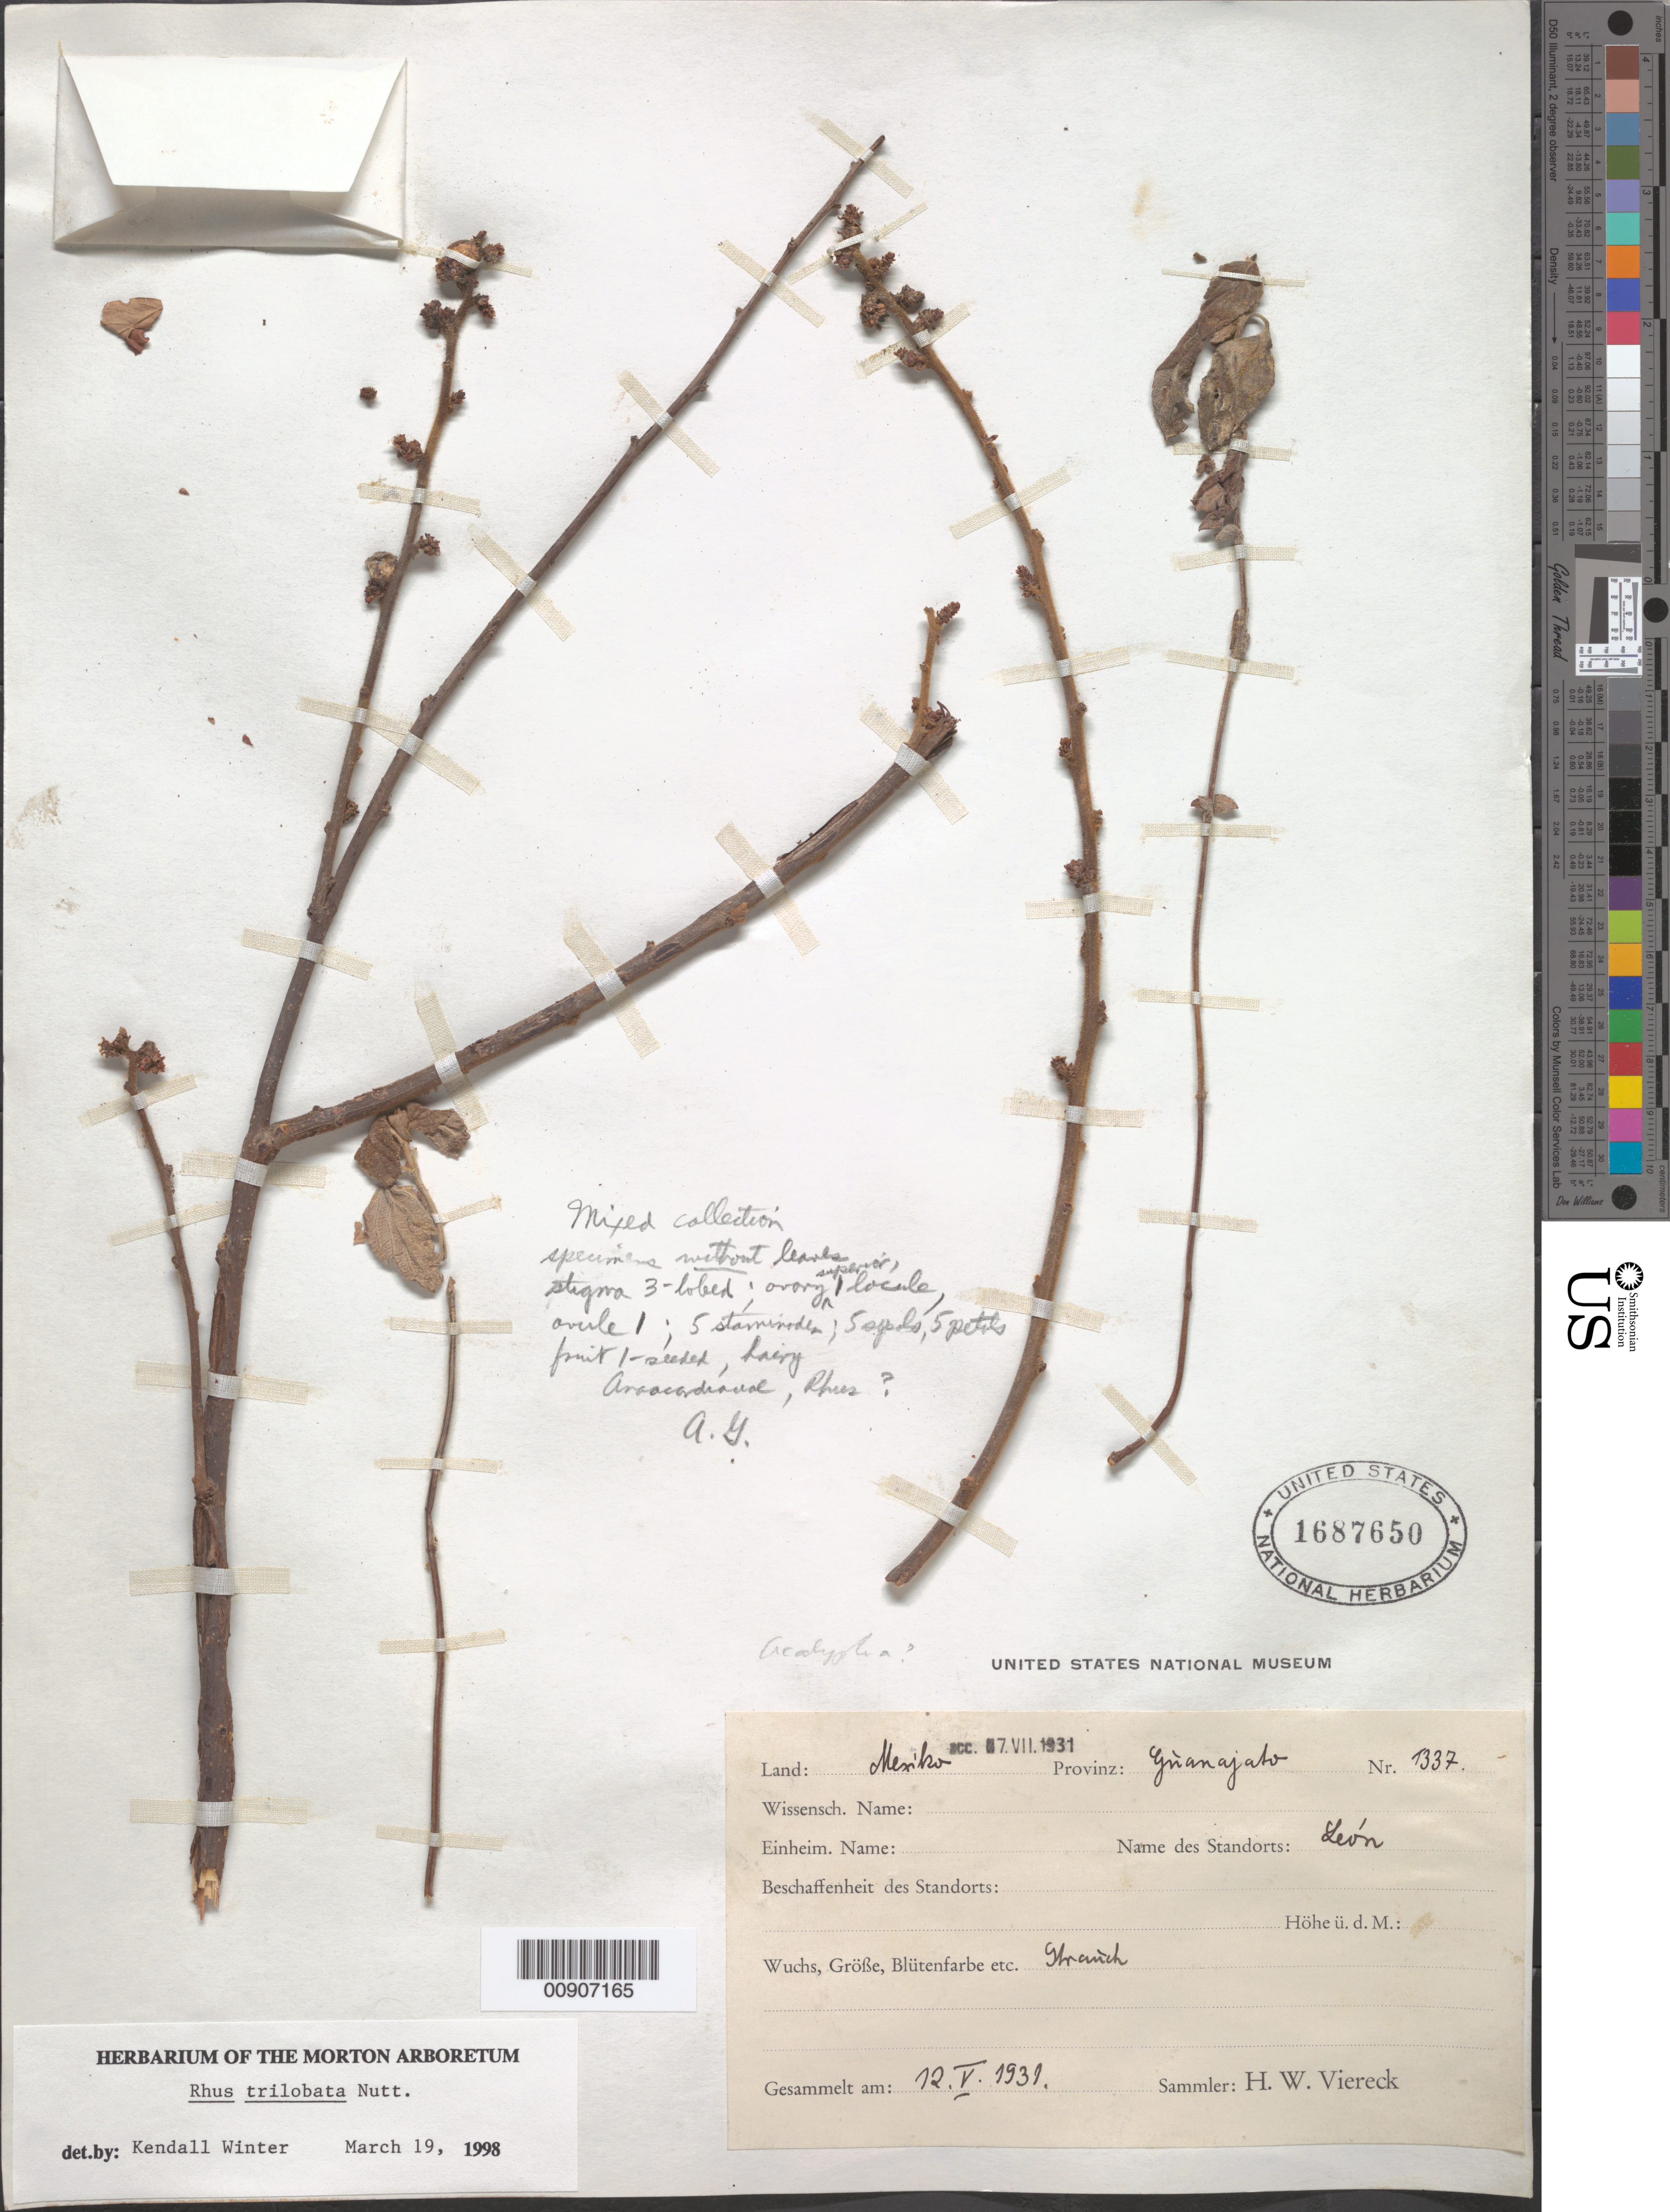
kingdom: Plantae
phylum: Tracheophyta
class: Magnoliopsida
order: Sapindales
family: Anacardiaceae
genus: Rhus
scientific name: Rhus trilobata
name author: Nutt.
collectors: H. W. Viereck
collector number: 1337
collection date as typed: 12 May 1931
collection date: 1931-05-12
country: Mexico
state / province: Guanajuato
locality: León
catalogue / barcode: US 1687650